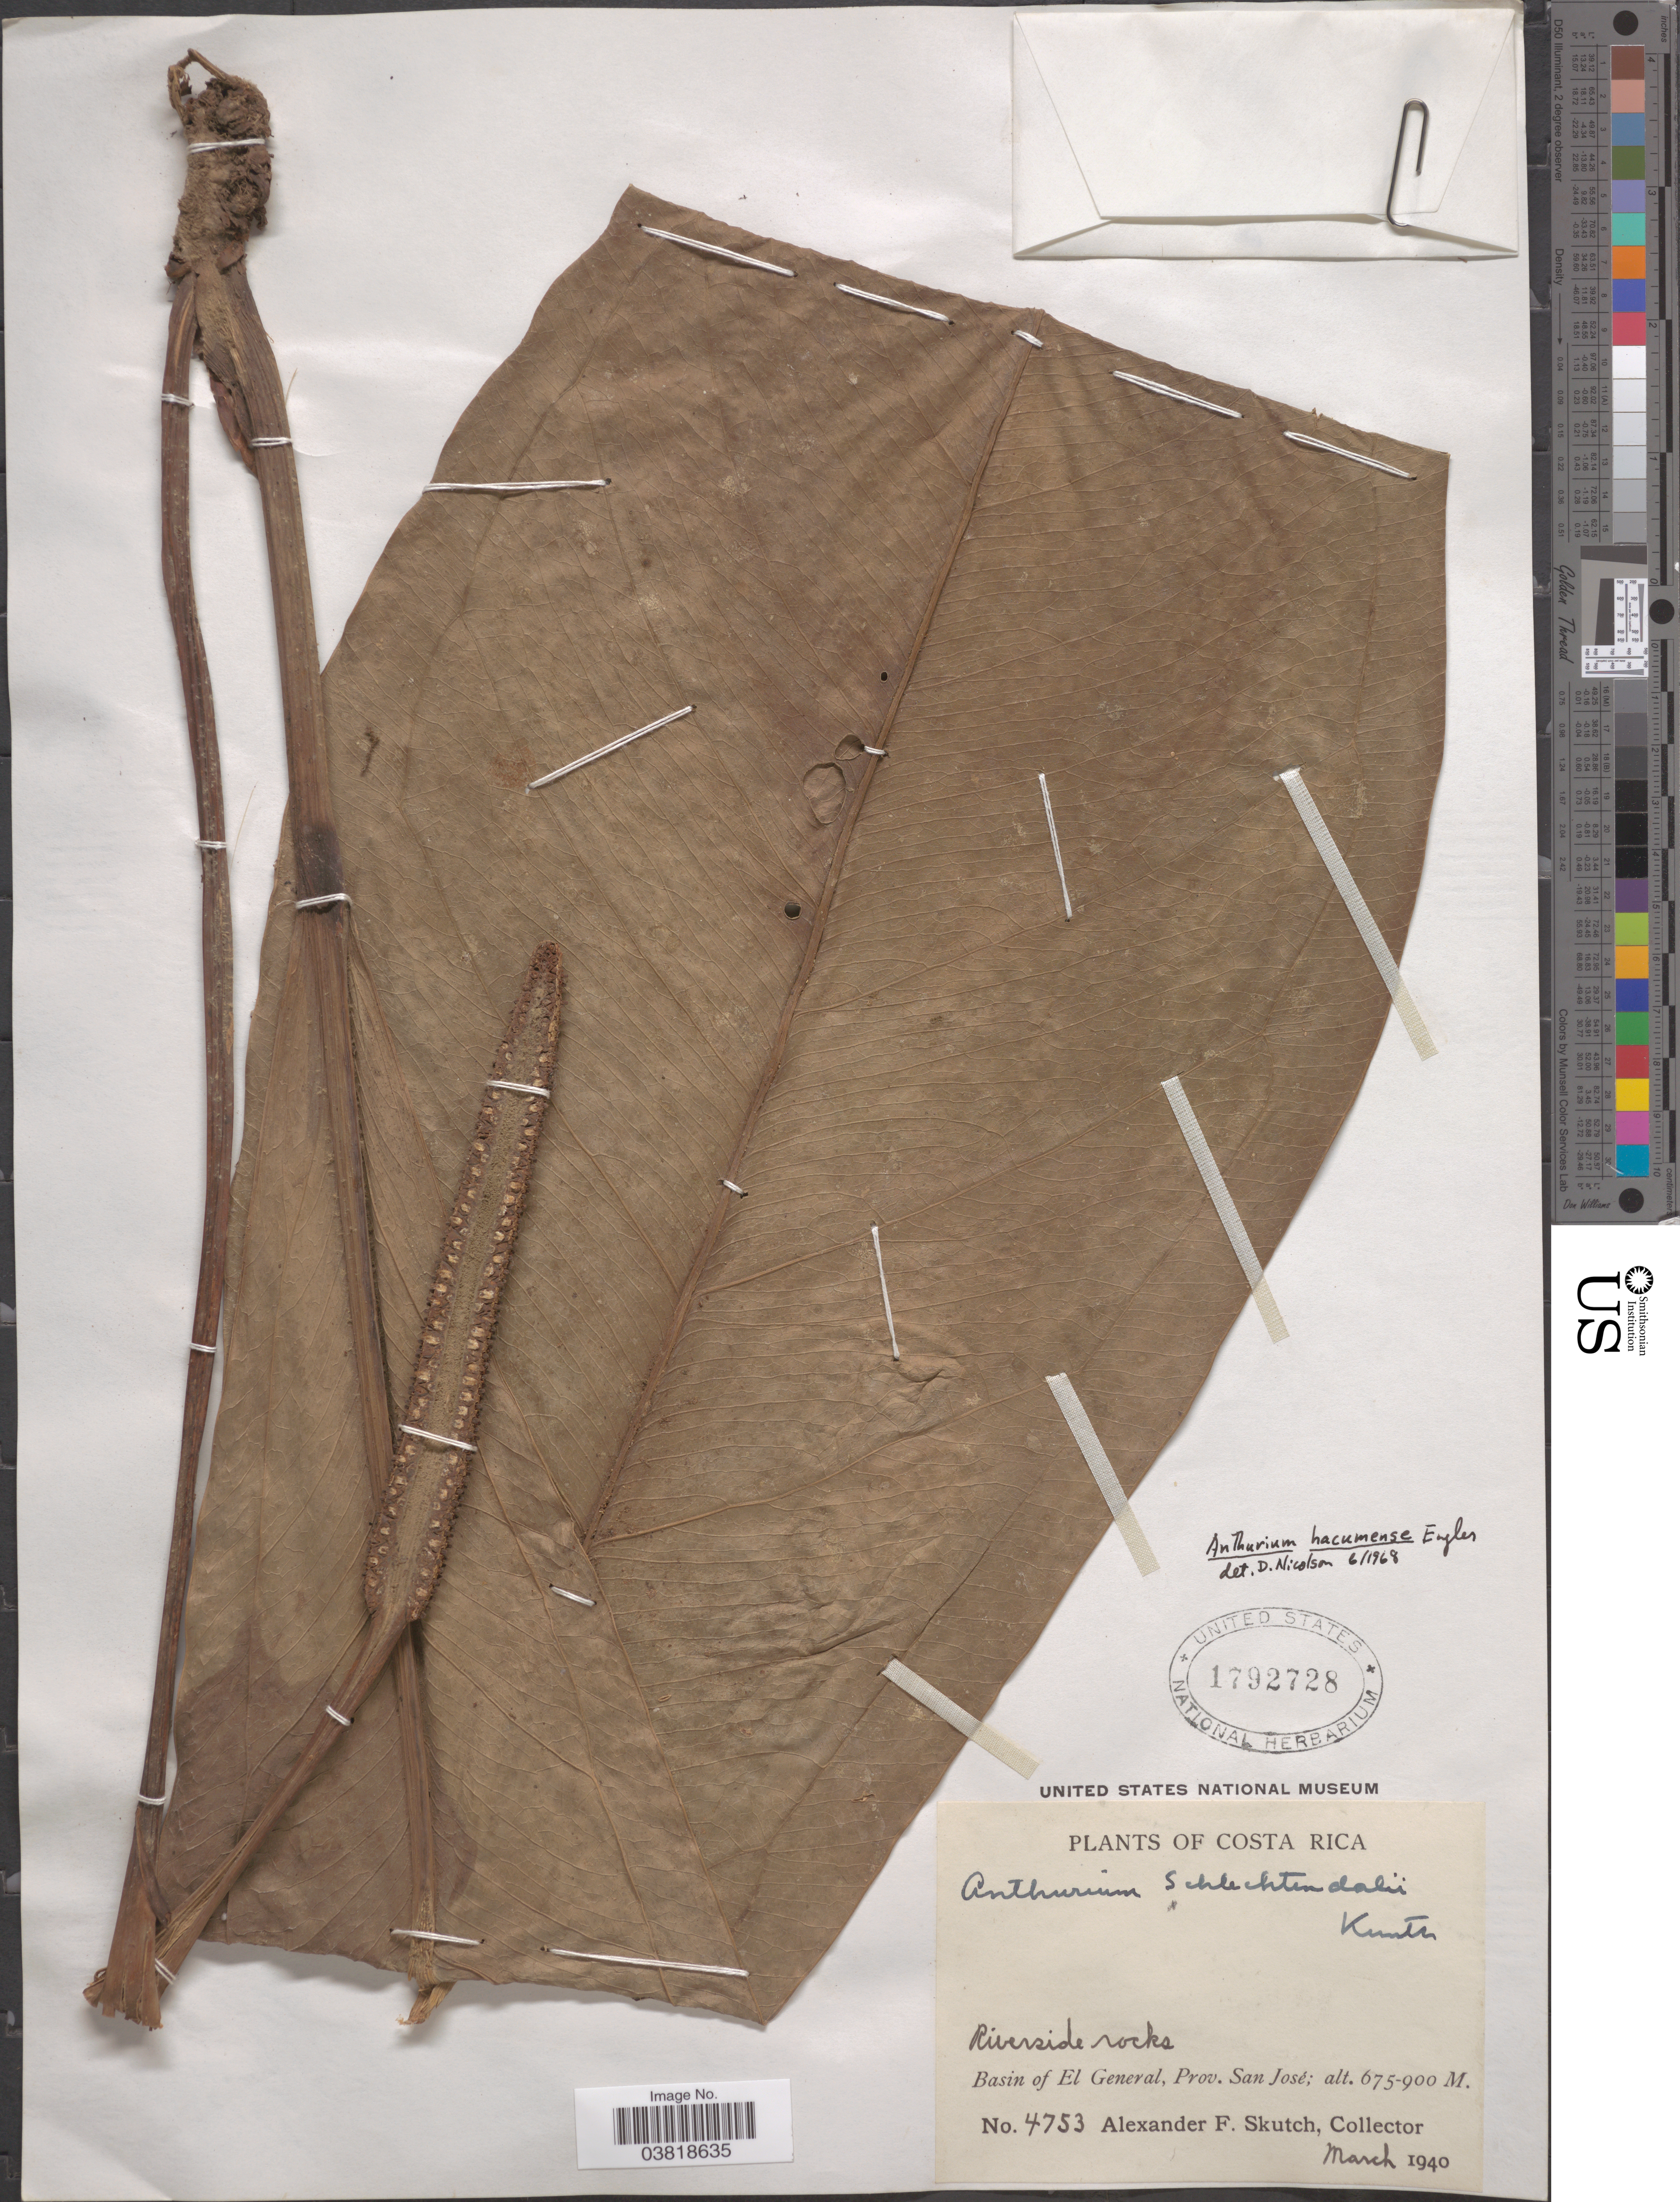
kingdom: Plantae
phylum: Tracheophyta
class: Liliopsida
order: Alismatales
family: Araceae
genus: Anthurium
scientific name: Anthurium hacumense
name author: Engl.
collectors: A. F. Skutch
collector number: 4753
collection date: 1940-03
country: Costa Rica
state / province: San José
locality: Basin of El General.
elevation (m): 675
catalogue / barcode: US 1792728